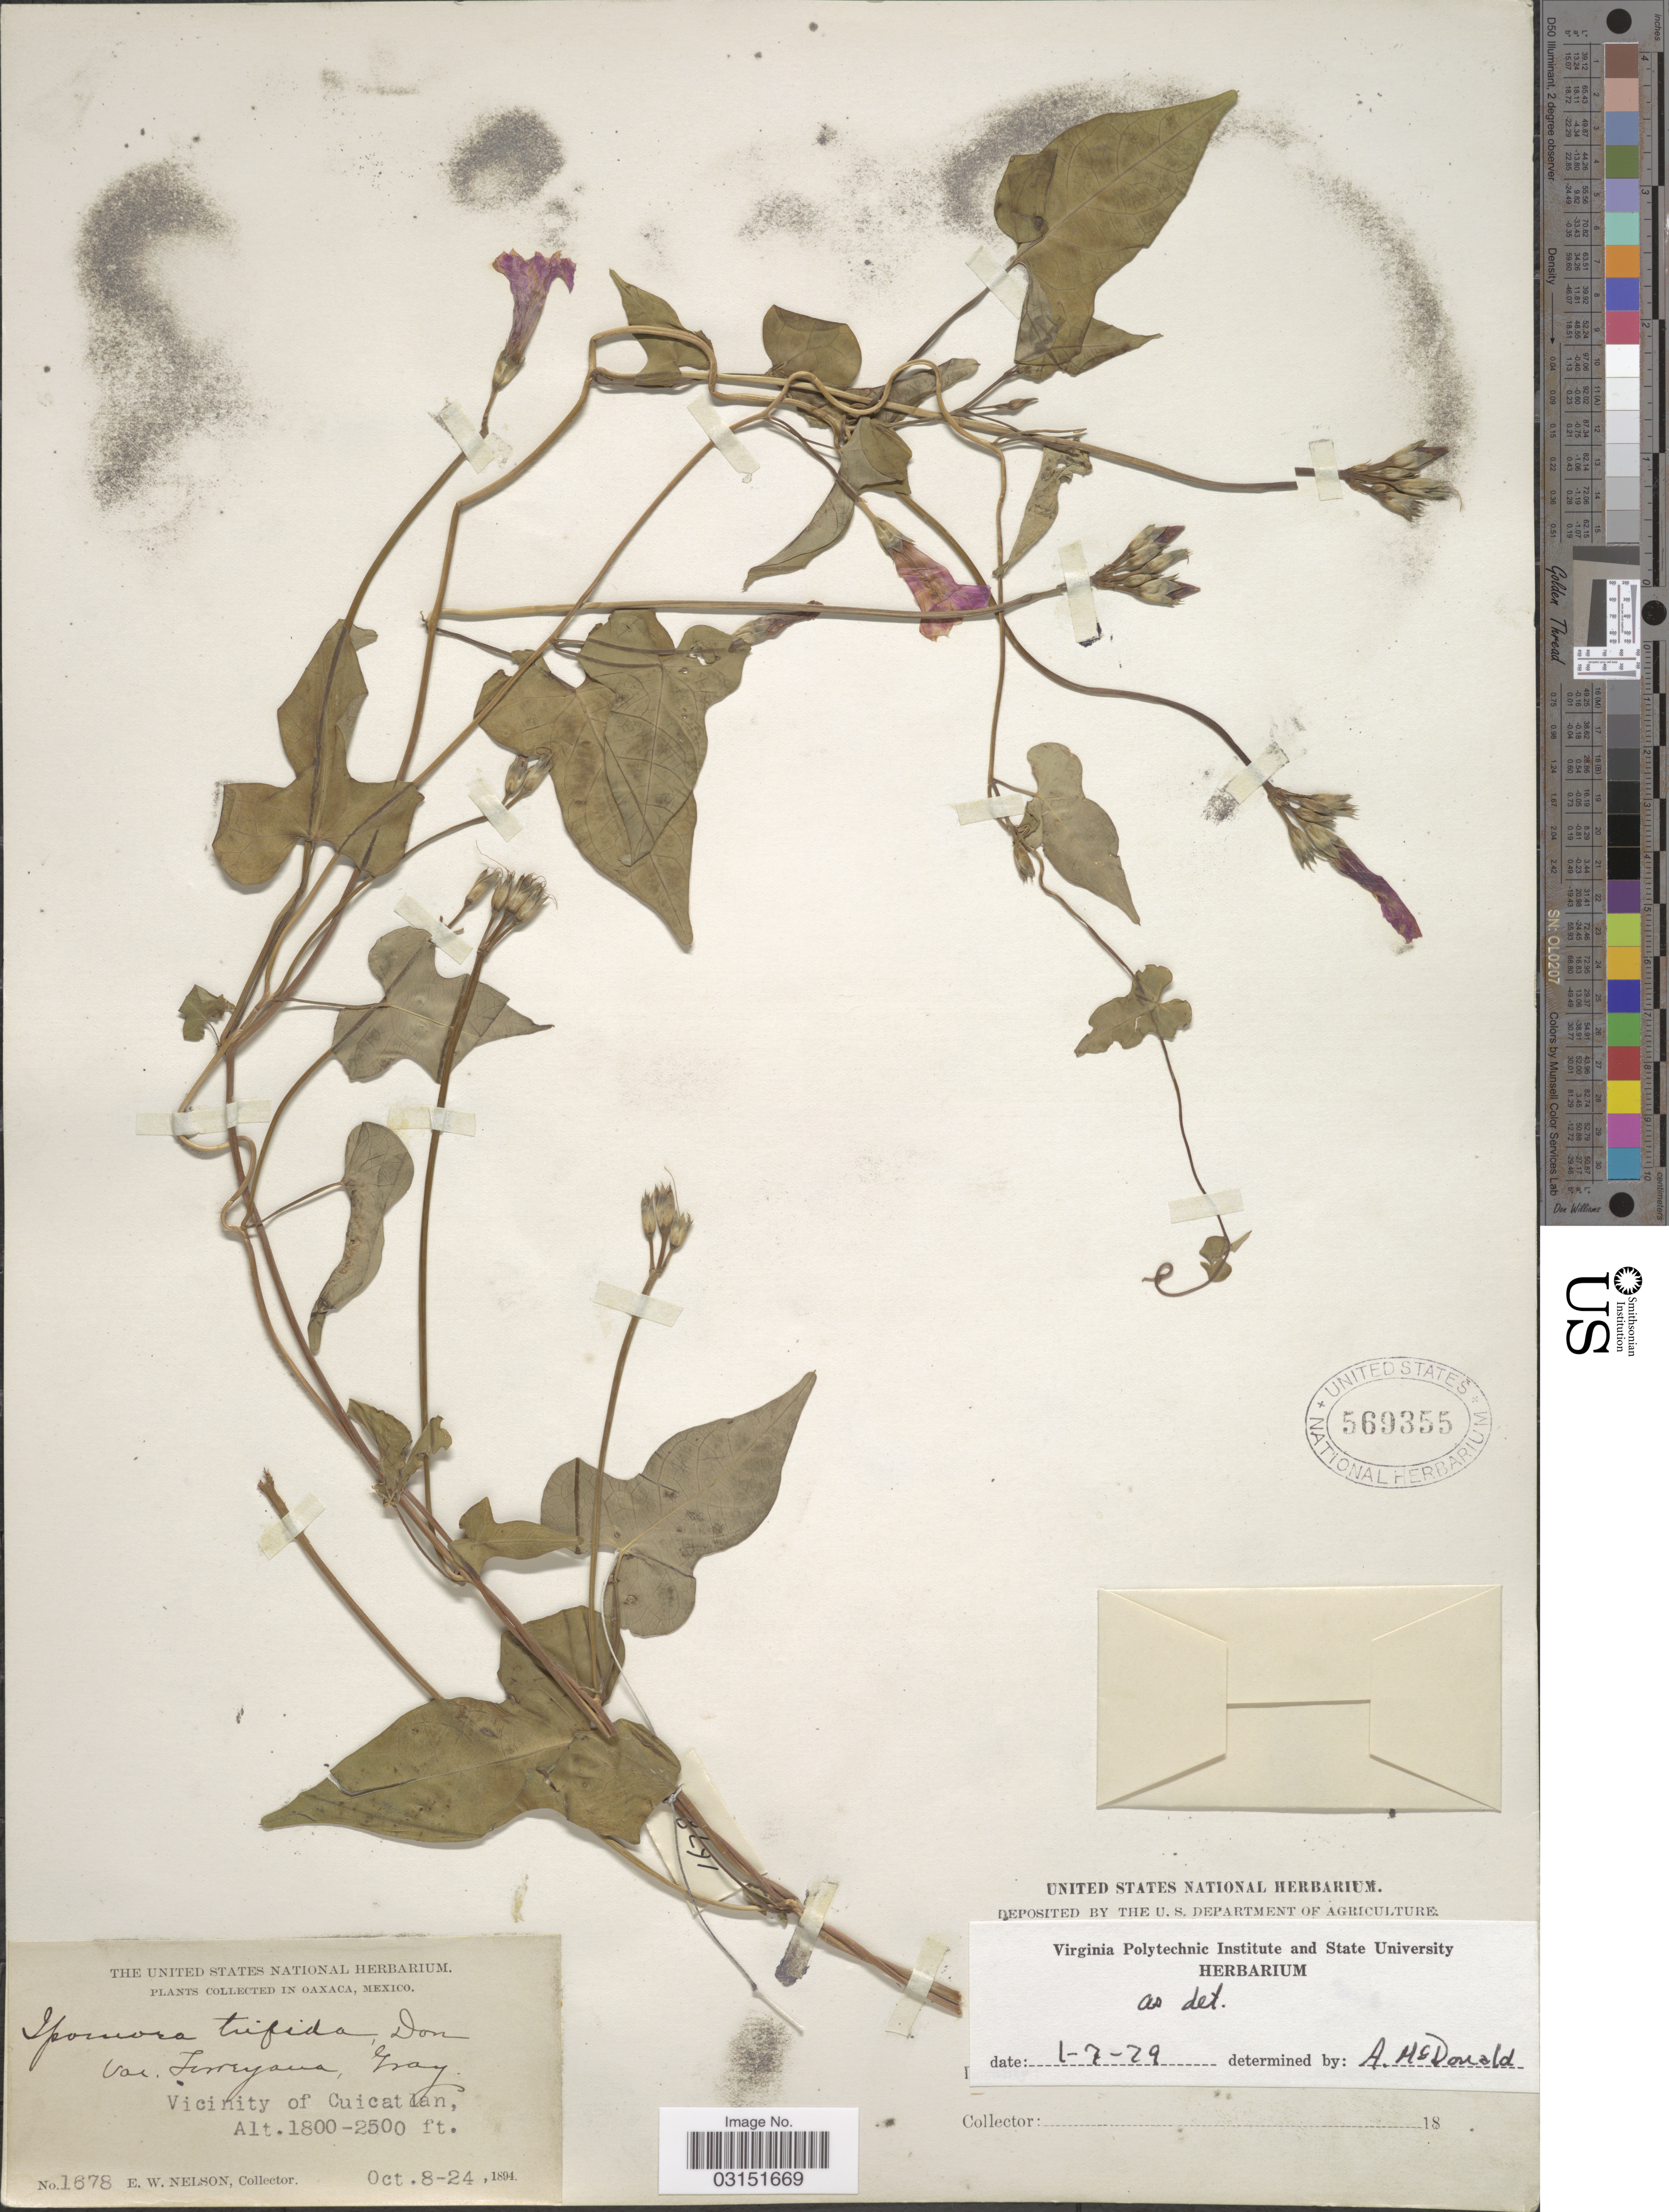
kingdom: Plantae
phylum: Tracheophyta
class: Magnoliopsida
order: Solanales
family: Convolvulaceae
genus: Ipomoea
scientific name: Ipomoea trifida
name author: (Kunth) G. Don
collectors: E. W. Nelson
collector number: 1678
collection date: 1894-10-08/1894-10-24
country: Mexico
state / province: Oaxaca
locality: Vicinity of Cuicatlan.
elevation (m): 549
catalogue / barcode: US 569355